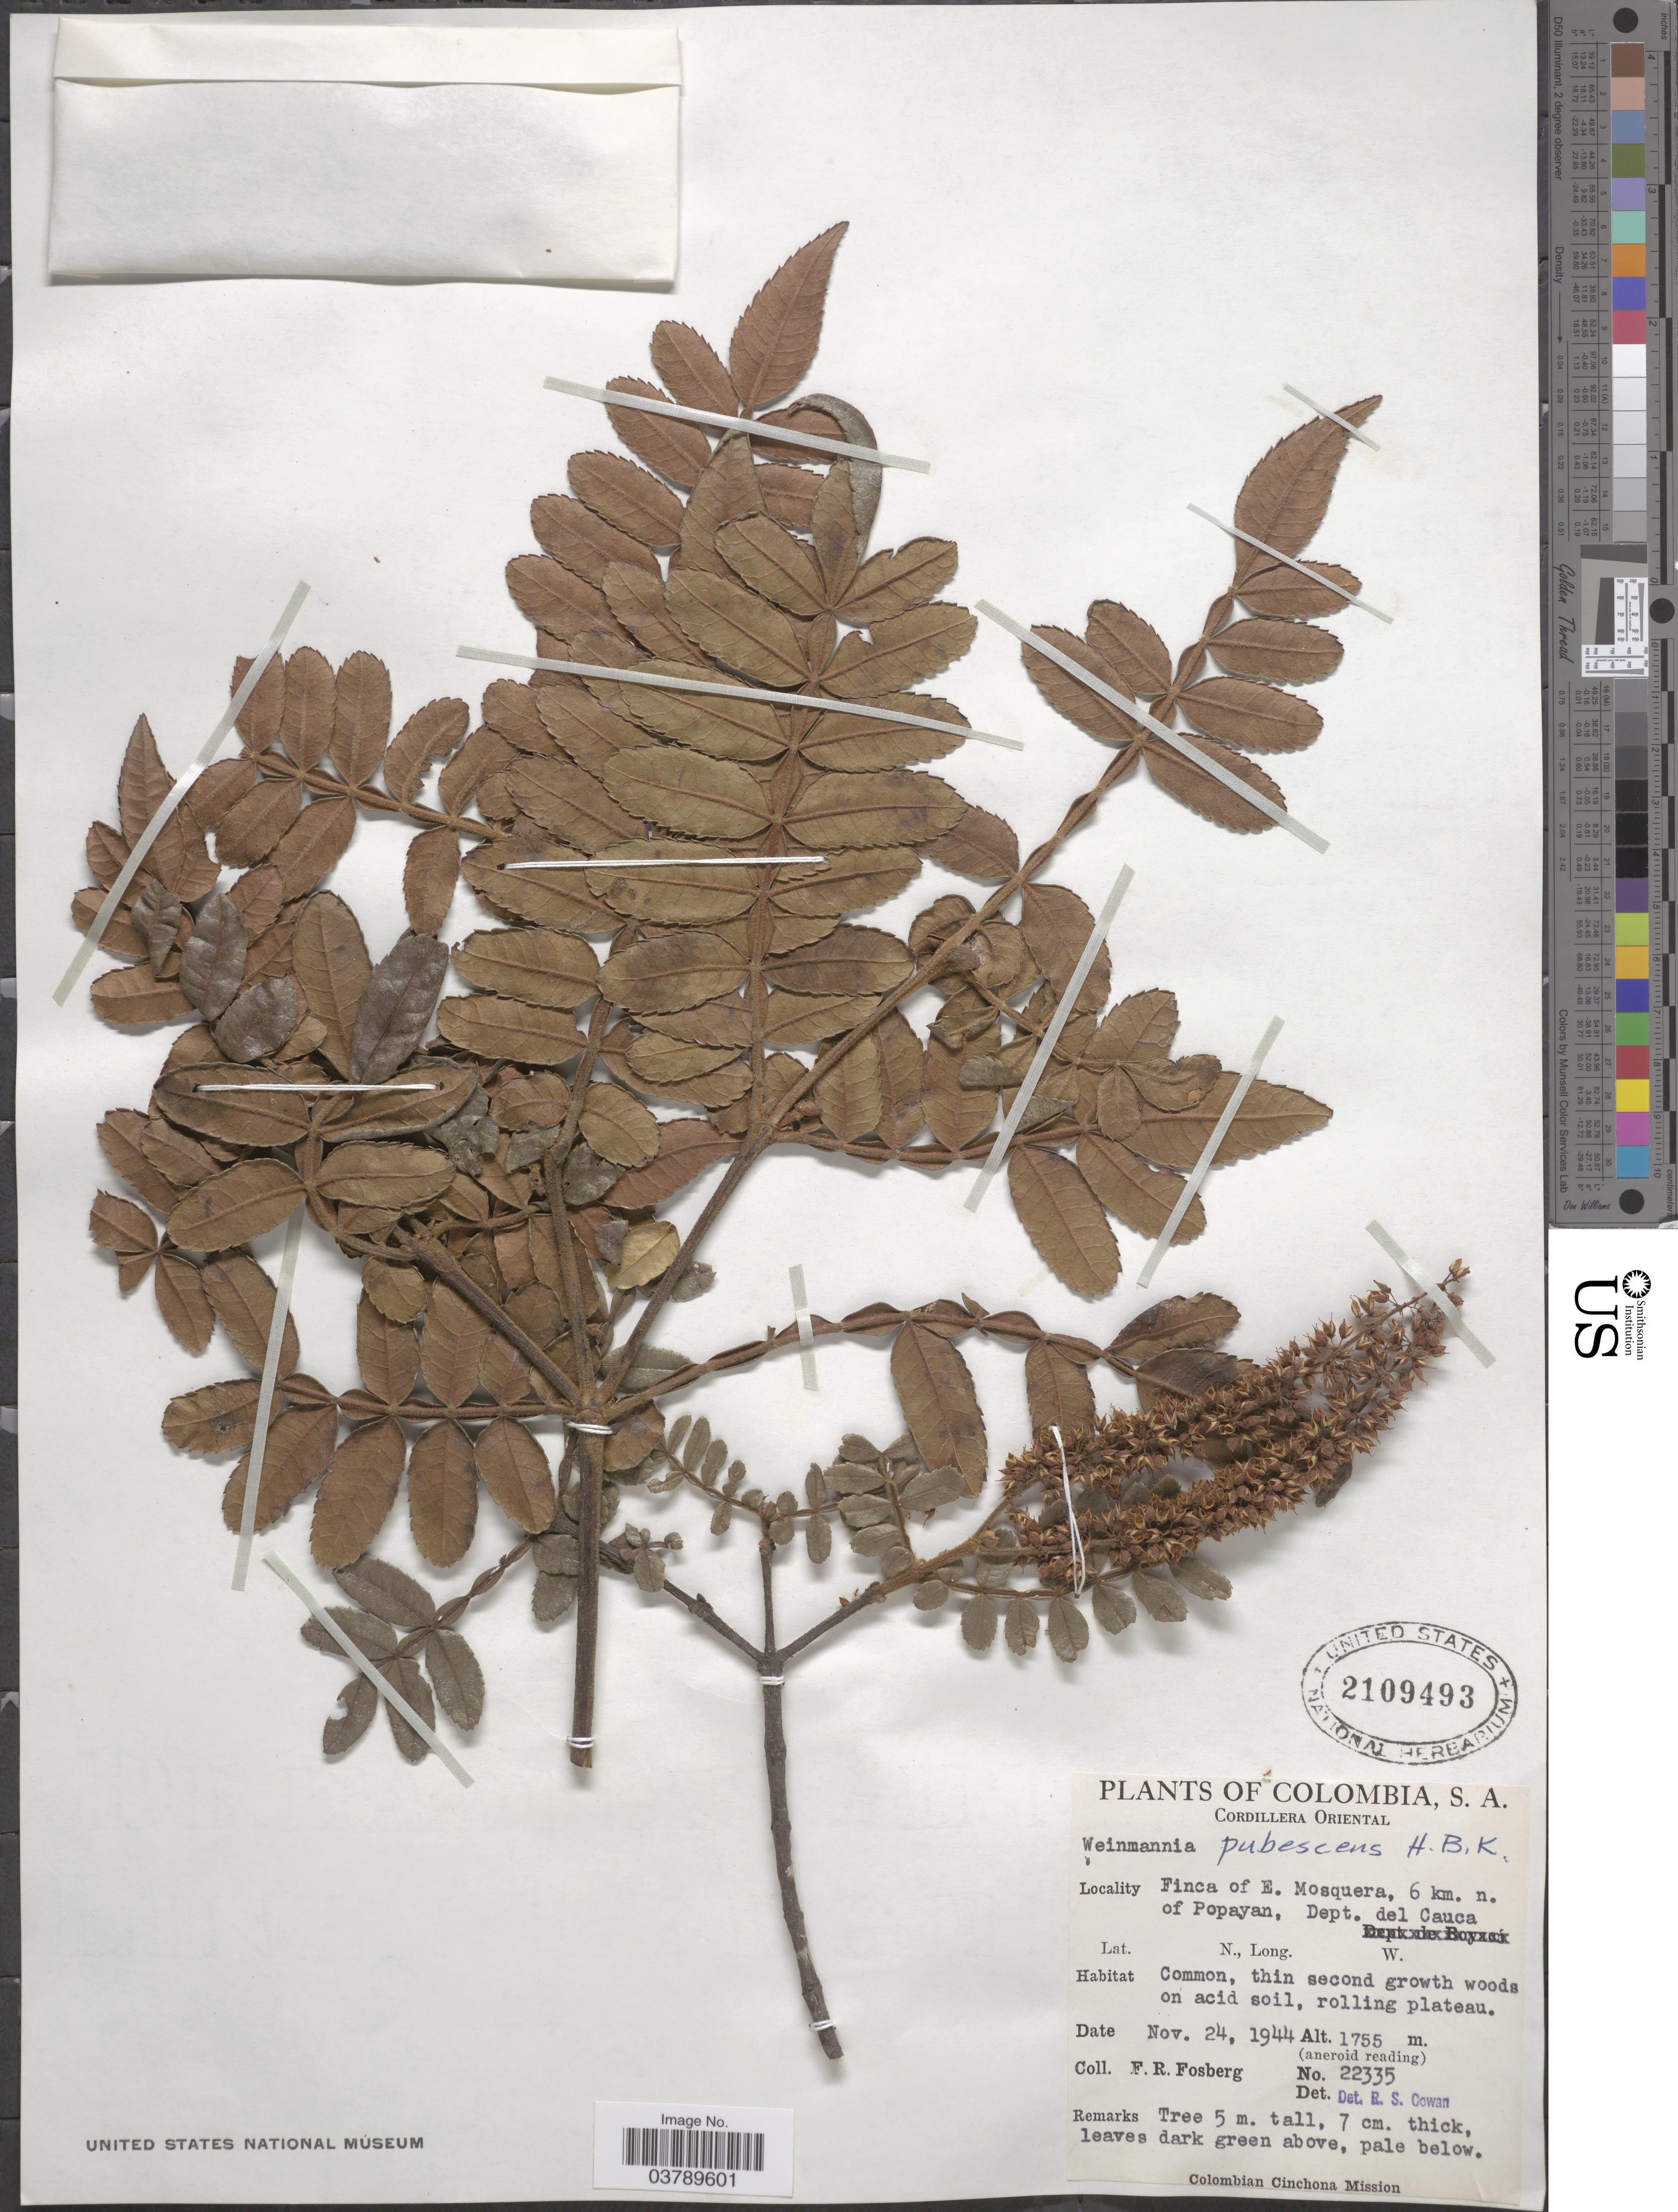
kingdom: Plantae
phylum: Tracheophyta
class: Magnoliopsida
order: Oxalidales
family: Cunoniaceae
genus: Weinmannia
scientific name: Weinmannia pubescens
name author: Kunth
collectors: F. R. Fosberg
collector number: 22335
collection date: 1944-11-24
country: Colombia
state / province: Cauca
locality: Cordillera Oriental. Finca of E. Mosquera, 6 km. n. of Popayan, Dept. del Cauca.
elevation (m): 1755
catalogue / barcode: US 2109493